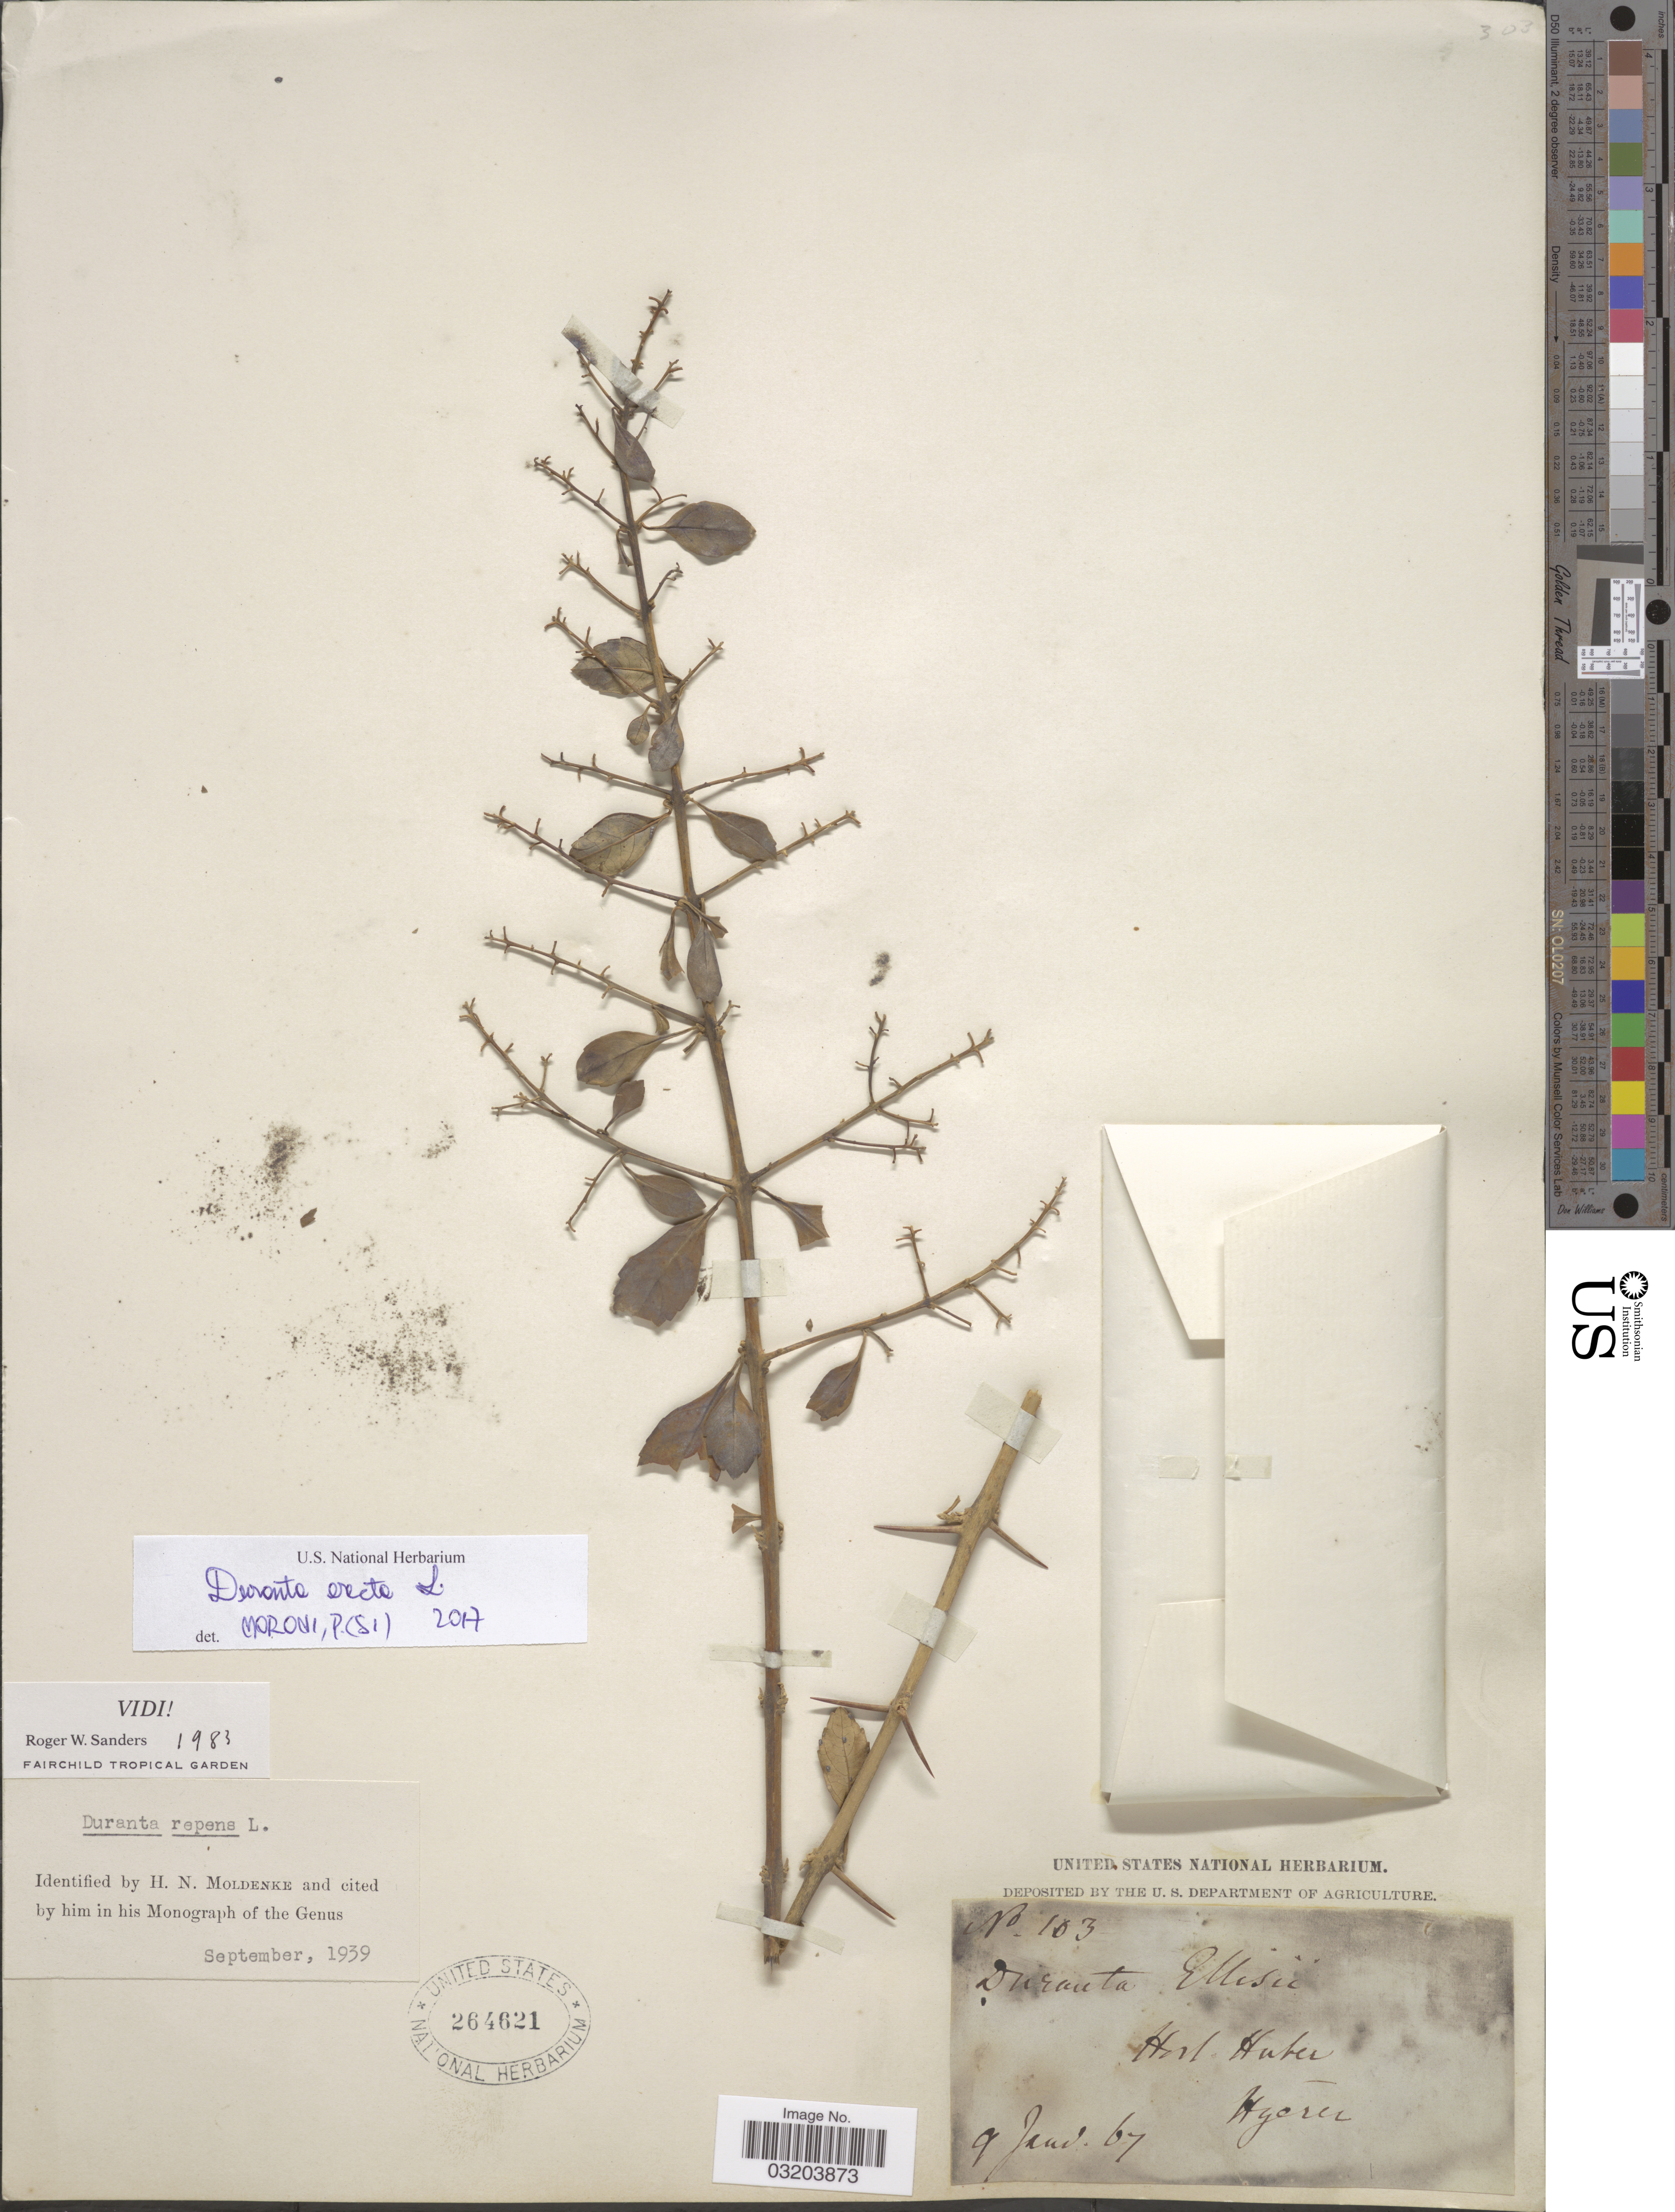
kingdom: Plantae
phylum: Tracheophyta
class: Magnoliopsida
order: Lamiales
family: Verbenaceae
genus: Duranta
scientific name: Duranta erecta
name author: L.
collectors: ex herb. United States National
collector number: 103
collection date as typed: Transcribed d/m/y: 9/6/67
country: France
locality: Hort. Huber. Hyeres.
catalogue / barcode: US 264621